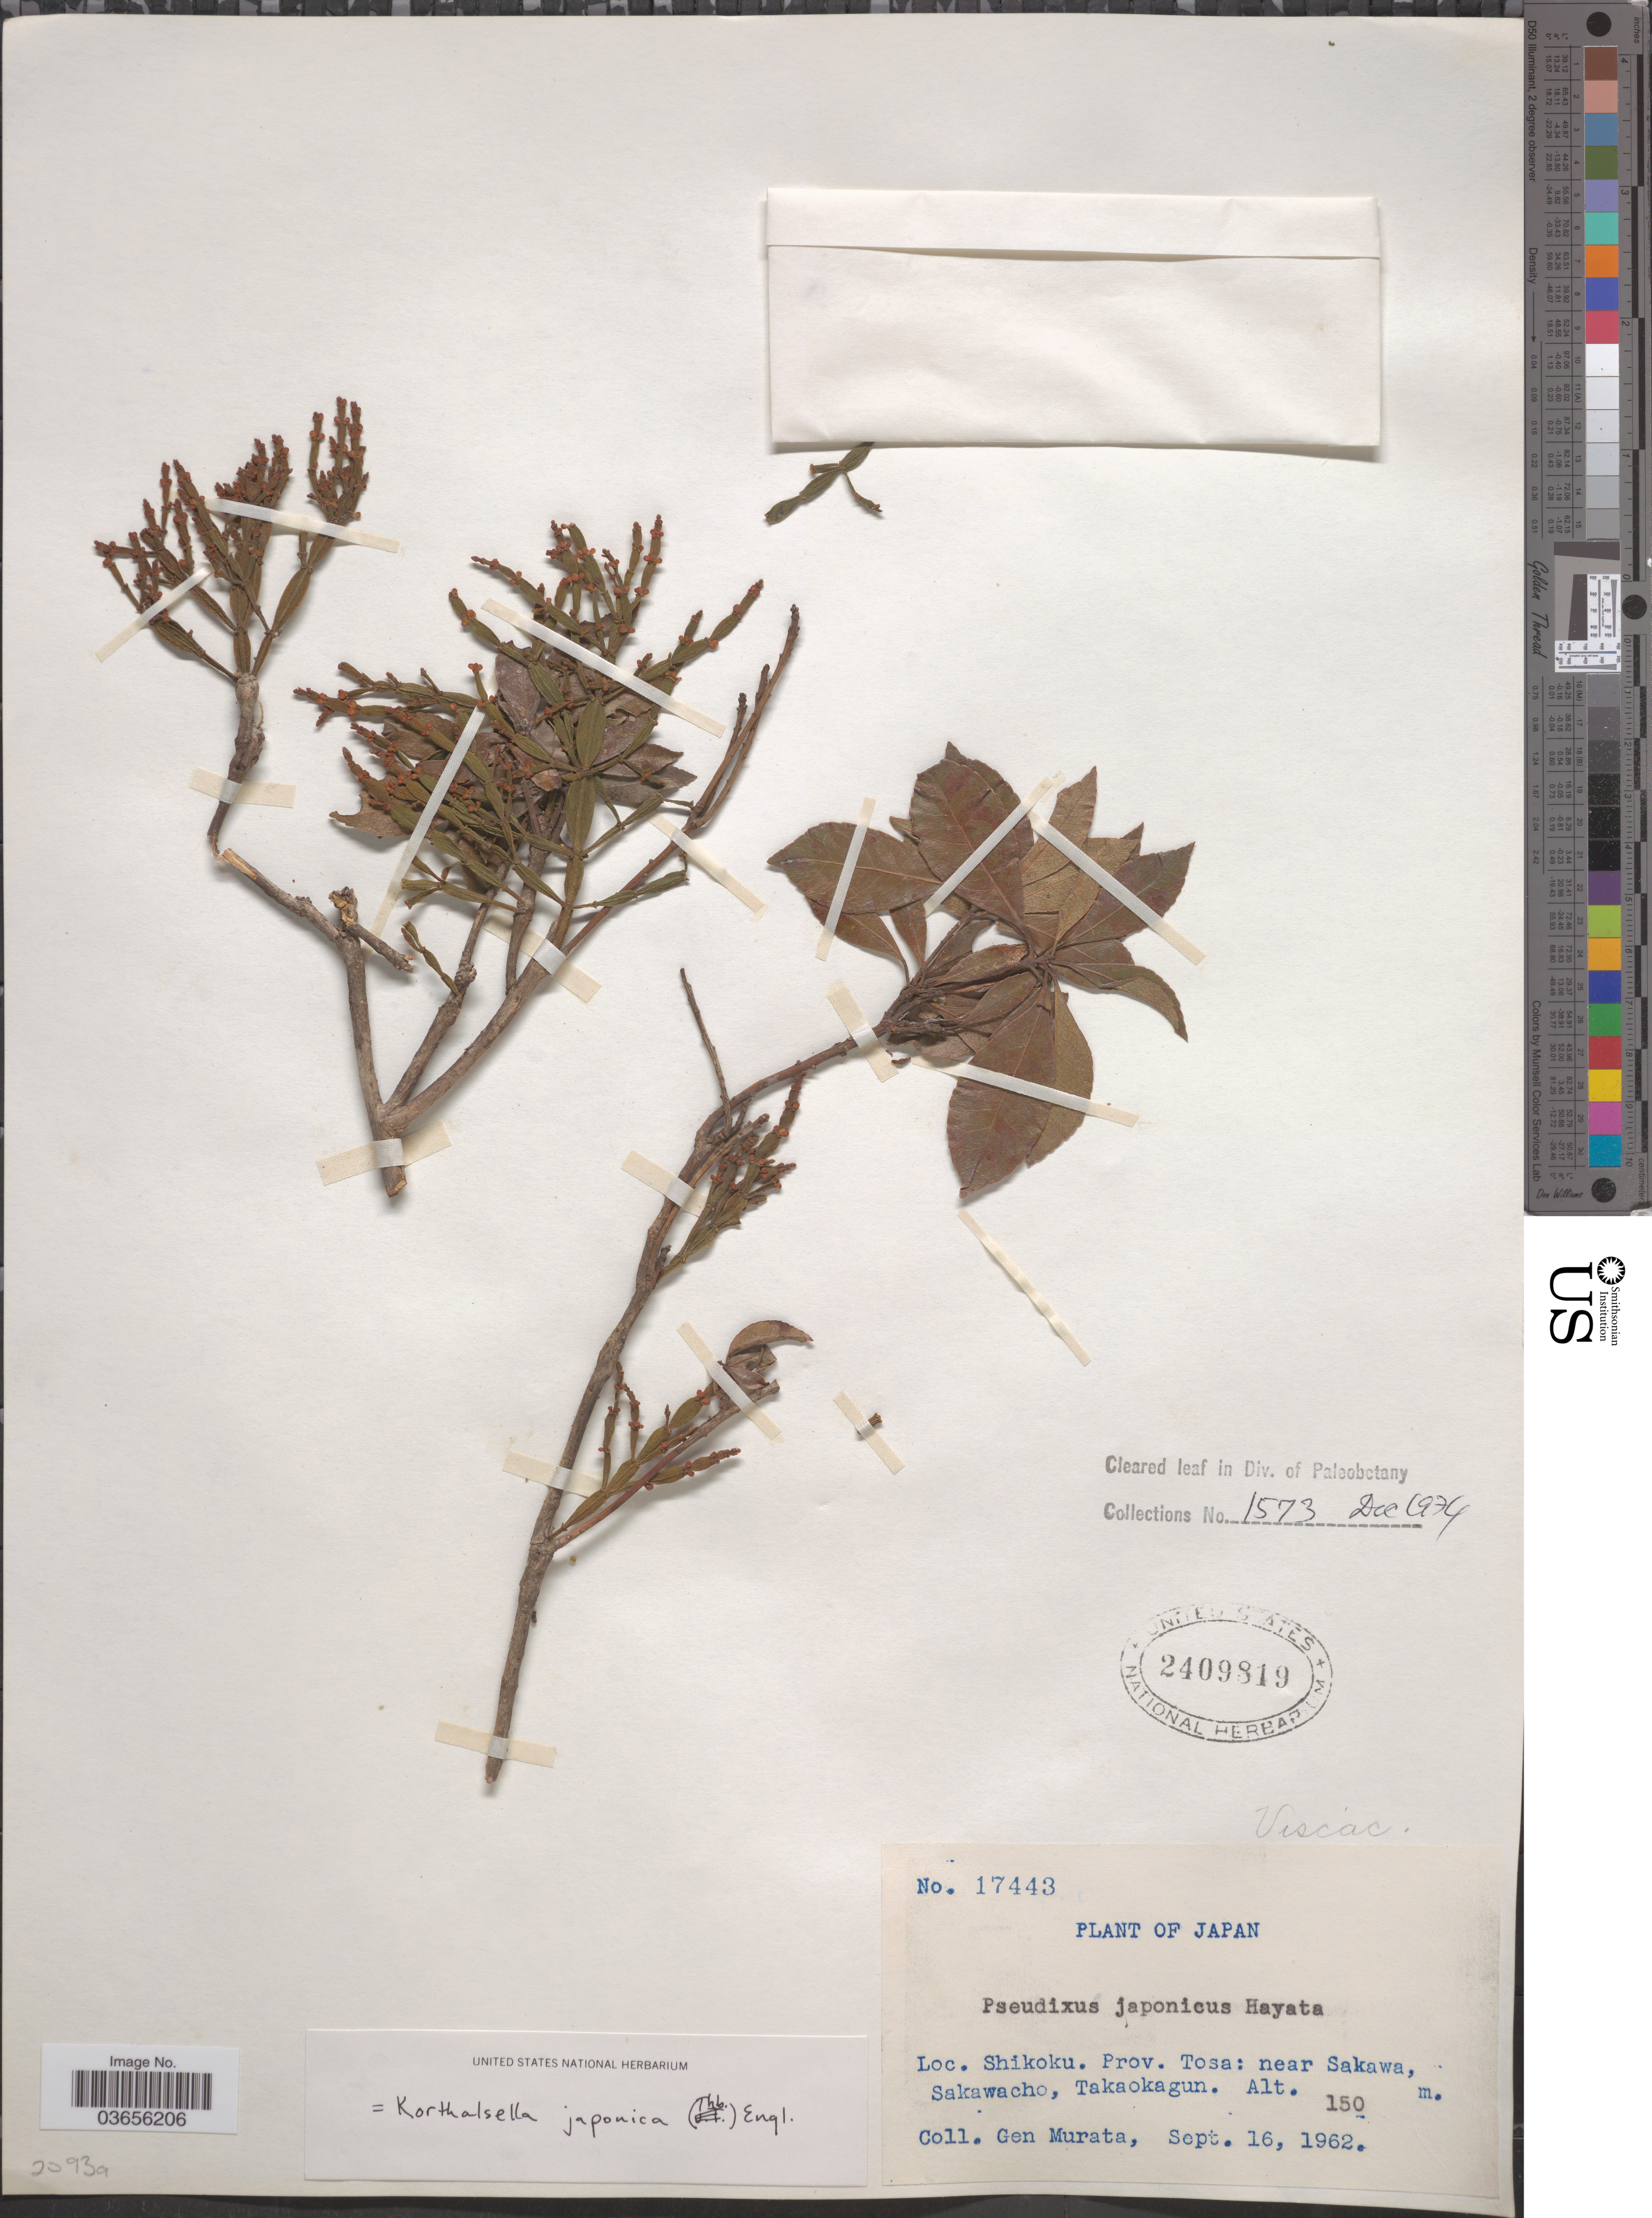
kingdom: Plantae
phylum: Tracheophyta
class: Magnoliopsida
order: Santalales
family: Viscaceae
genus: Korthalsella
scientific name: Korthalsella japonica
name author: (Thunb.) Engl.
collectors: G. Murata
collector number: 17443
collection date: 1962-09-16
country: Japan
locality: Shikoku. Prov. Tosa: near Sakawa, Sakawacho, Takaokagun.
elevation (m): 150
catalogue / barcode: US 2409819